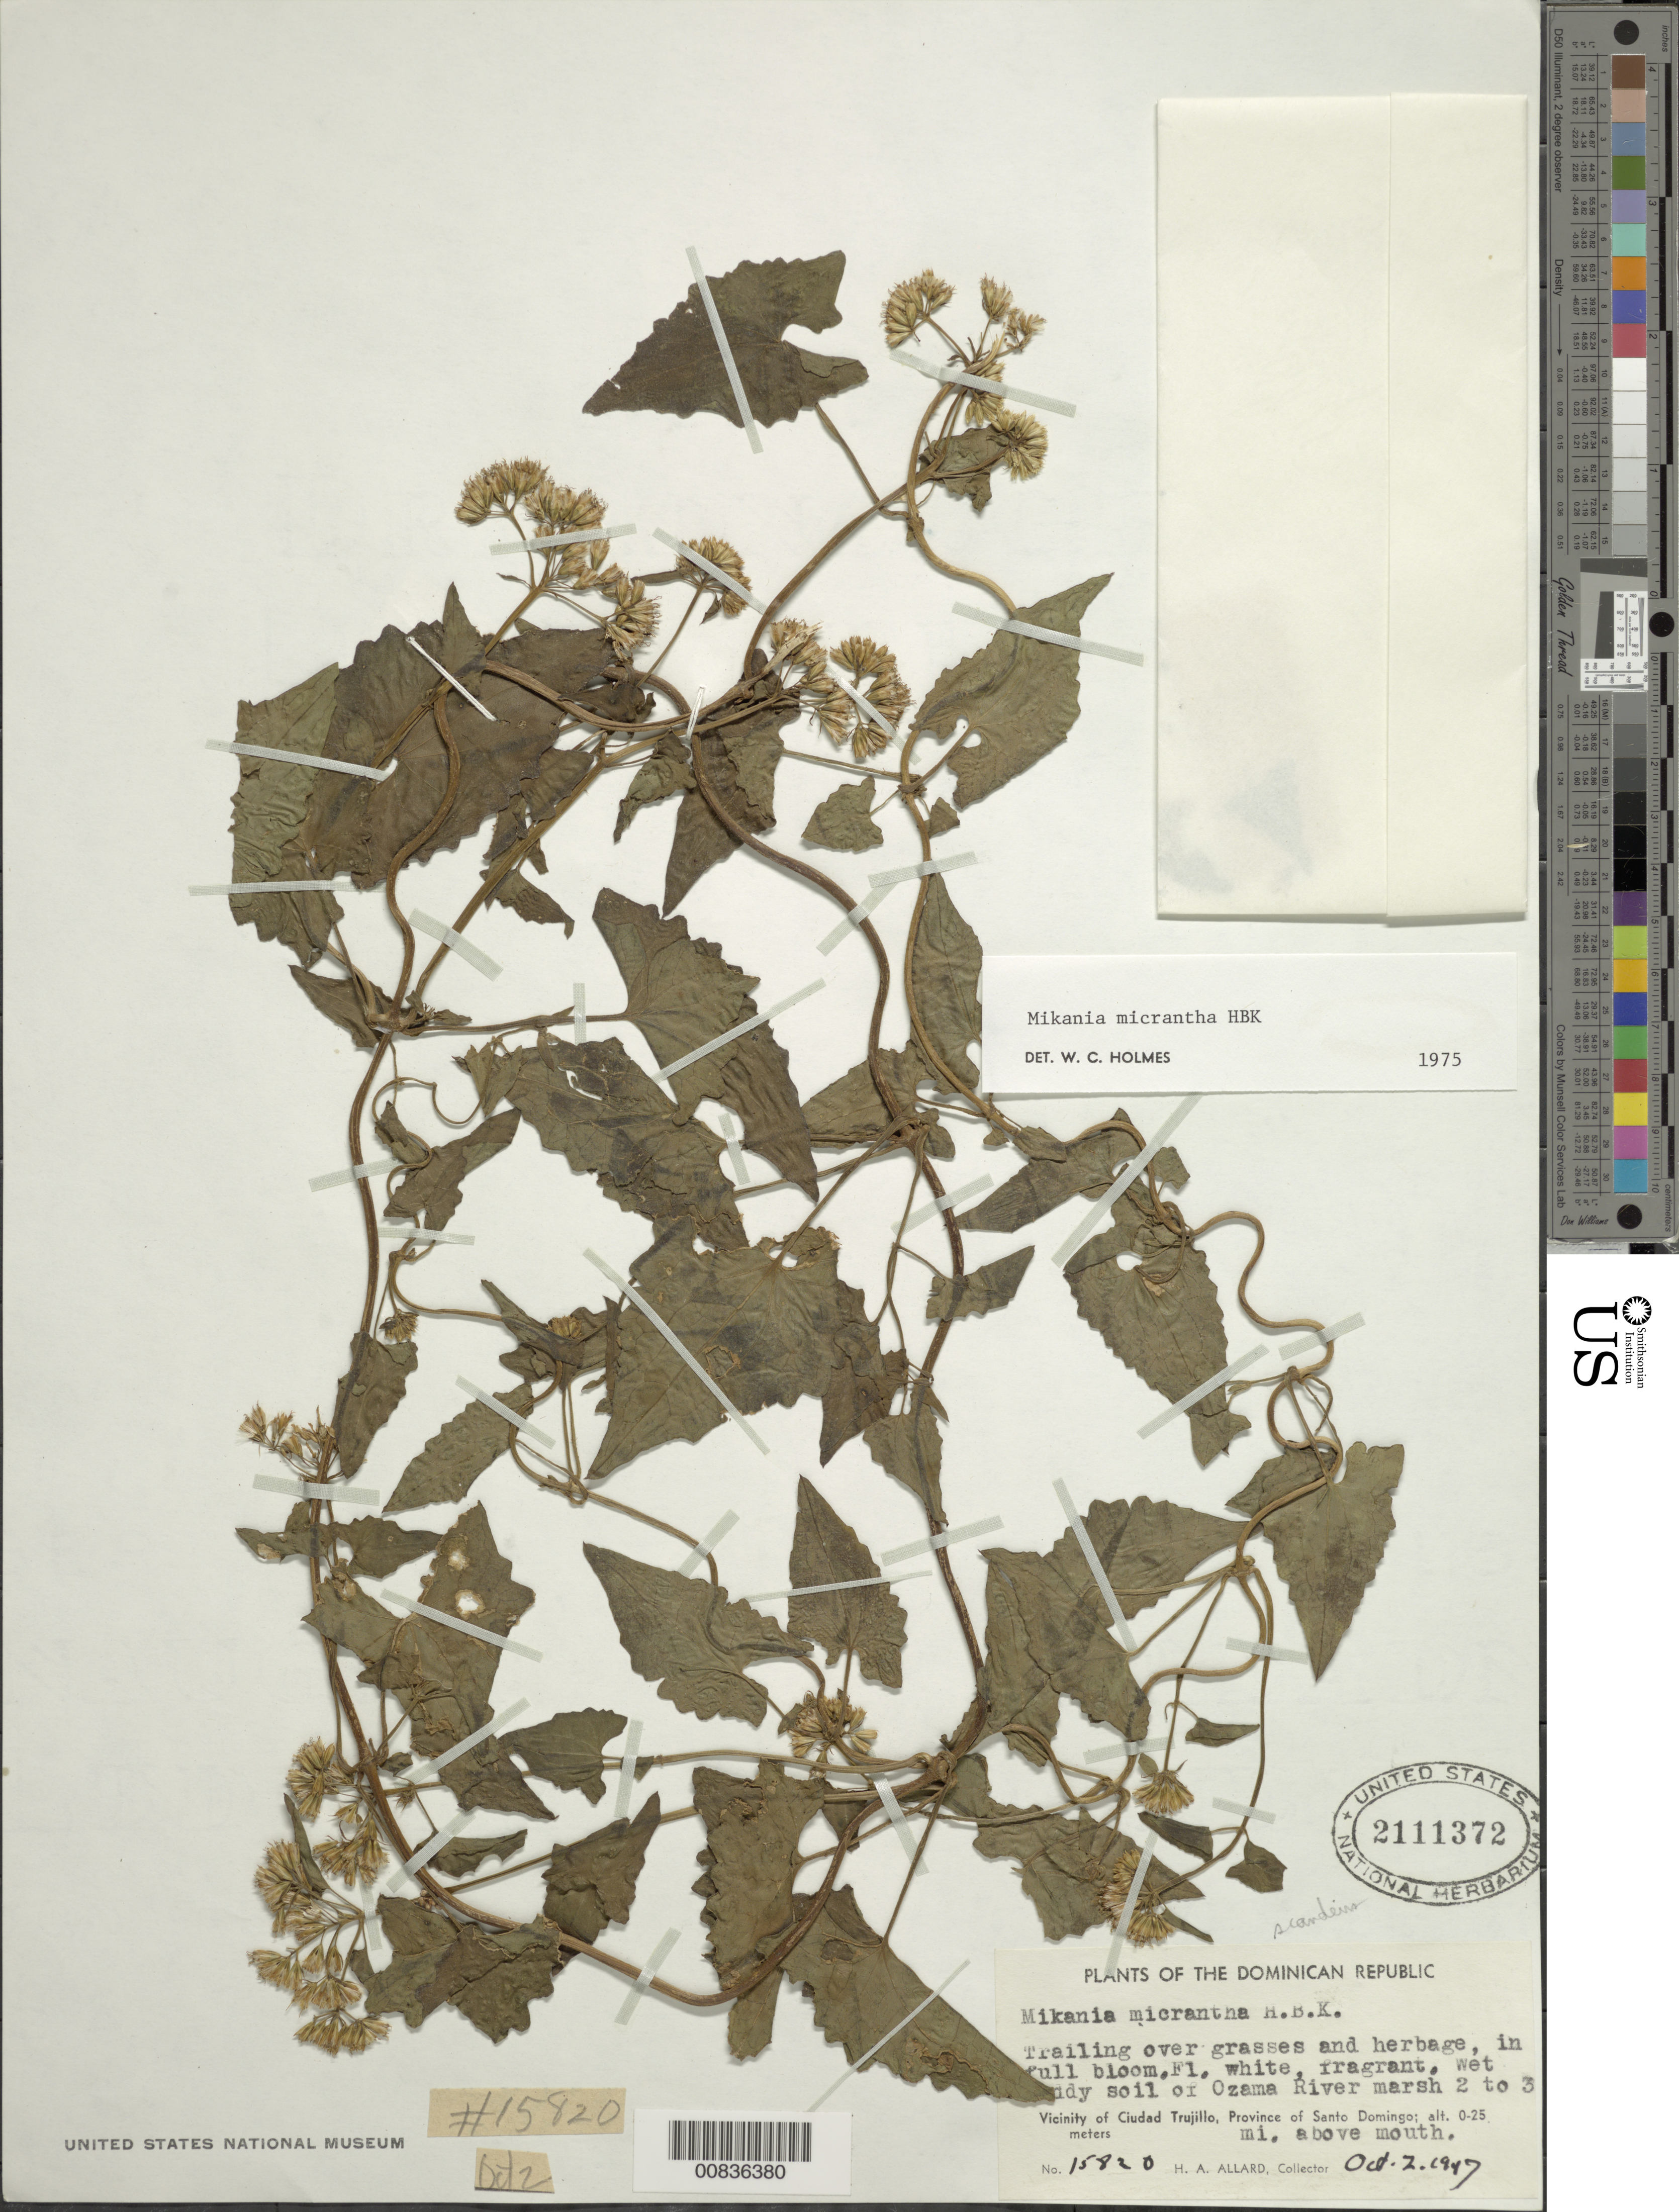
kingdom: Plantae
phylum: Tracheophyta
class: Magnoliopsida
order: Asterales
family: Asteraceae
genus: Mikania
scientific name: Mikania micrantha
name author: Kunth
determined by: Holmes, W. C.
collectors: H. A. Allard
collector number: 15820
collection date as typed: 02 Oct 1947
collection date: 1947-10-02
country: Dominican Republic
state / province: Distrito Nacional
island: Hispaniola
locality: Vicinity of Santo Domingo City, along Ozama River marsh, 2-3 miles above mouth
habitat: Over grasses and herbage in wet, muddy soil of marsh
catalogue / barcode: US 2111372